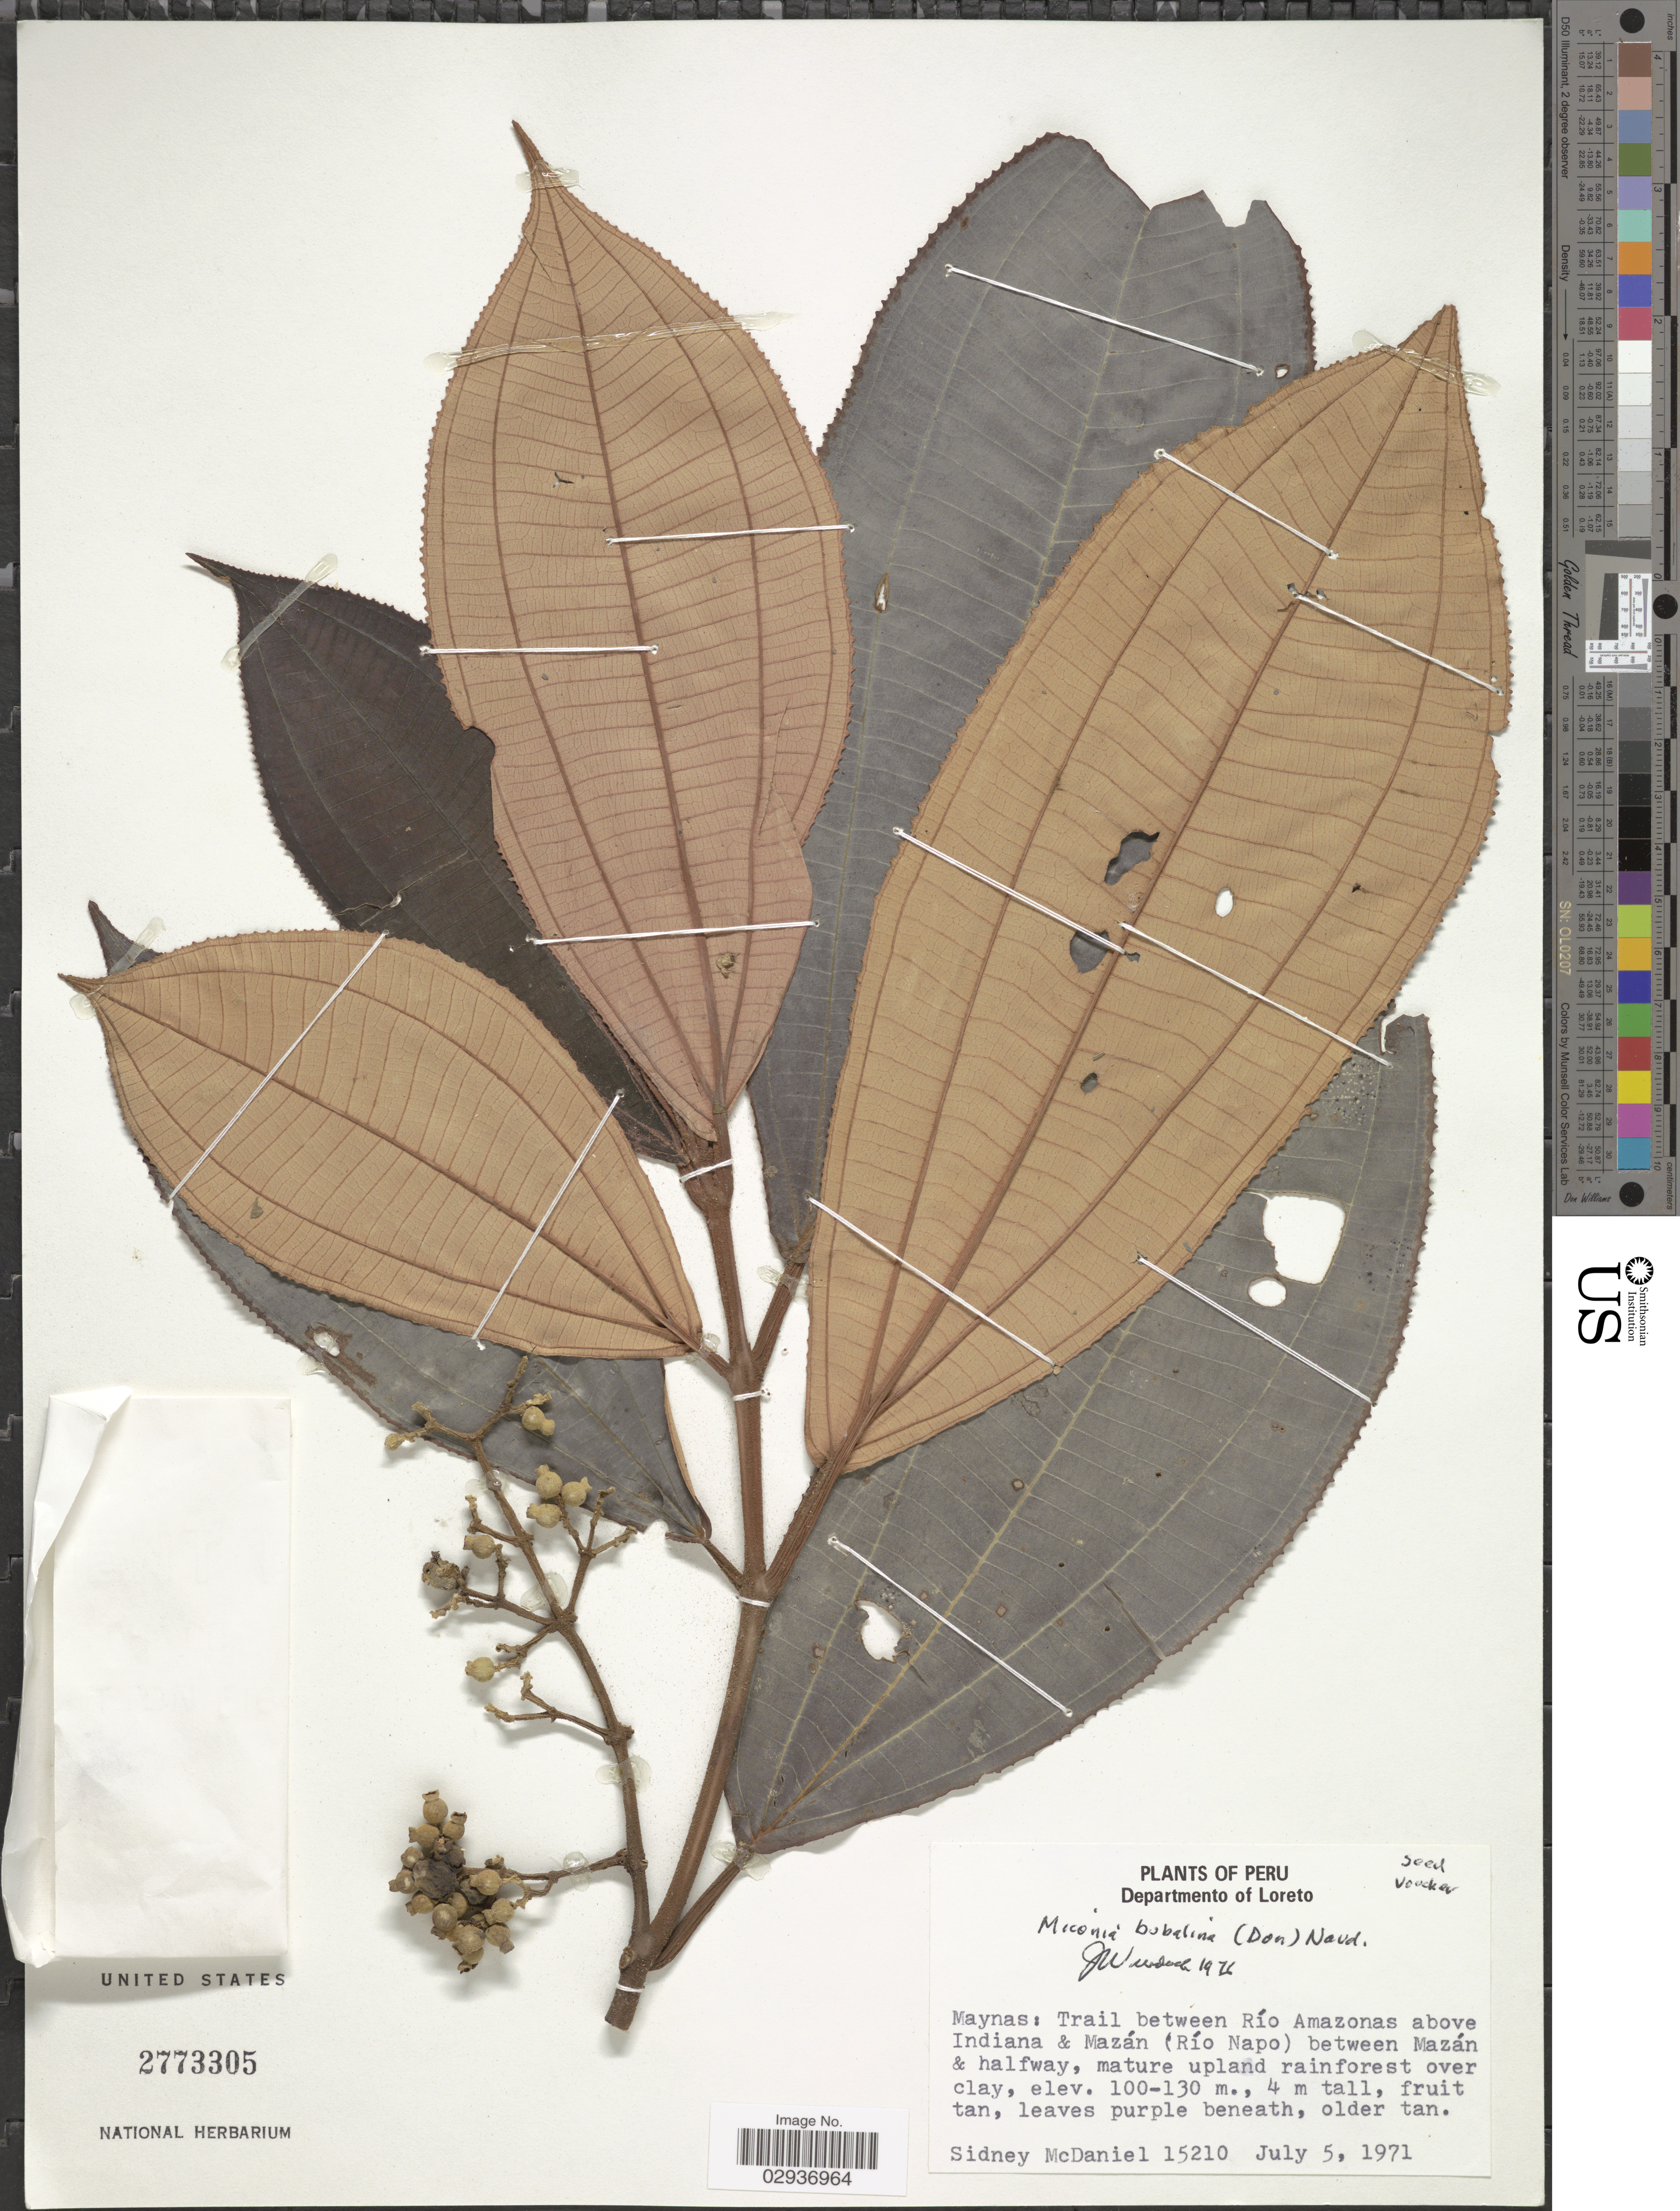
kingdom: Plantae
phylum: Tracheophyta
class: Magnoliopsida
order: Myrtales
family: Melastomataceae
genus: Miconia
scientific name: Miconia bubalina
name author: Naudin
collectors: S. McDaniel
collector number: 15210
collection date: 1971-07-05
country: Peru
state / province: Loreto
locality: Departmento of Loreto. Maynas: Trail between Río Amazonas above Indiana & Mazán (Río Napo) between Mazán & halfway.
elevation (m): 100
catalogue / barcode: US 2773305